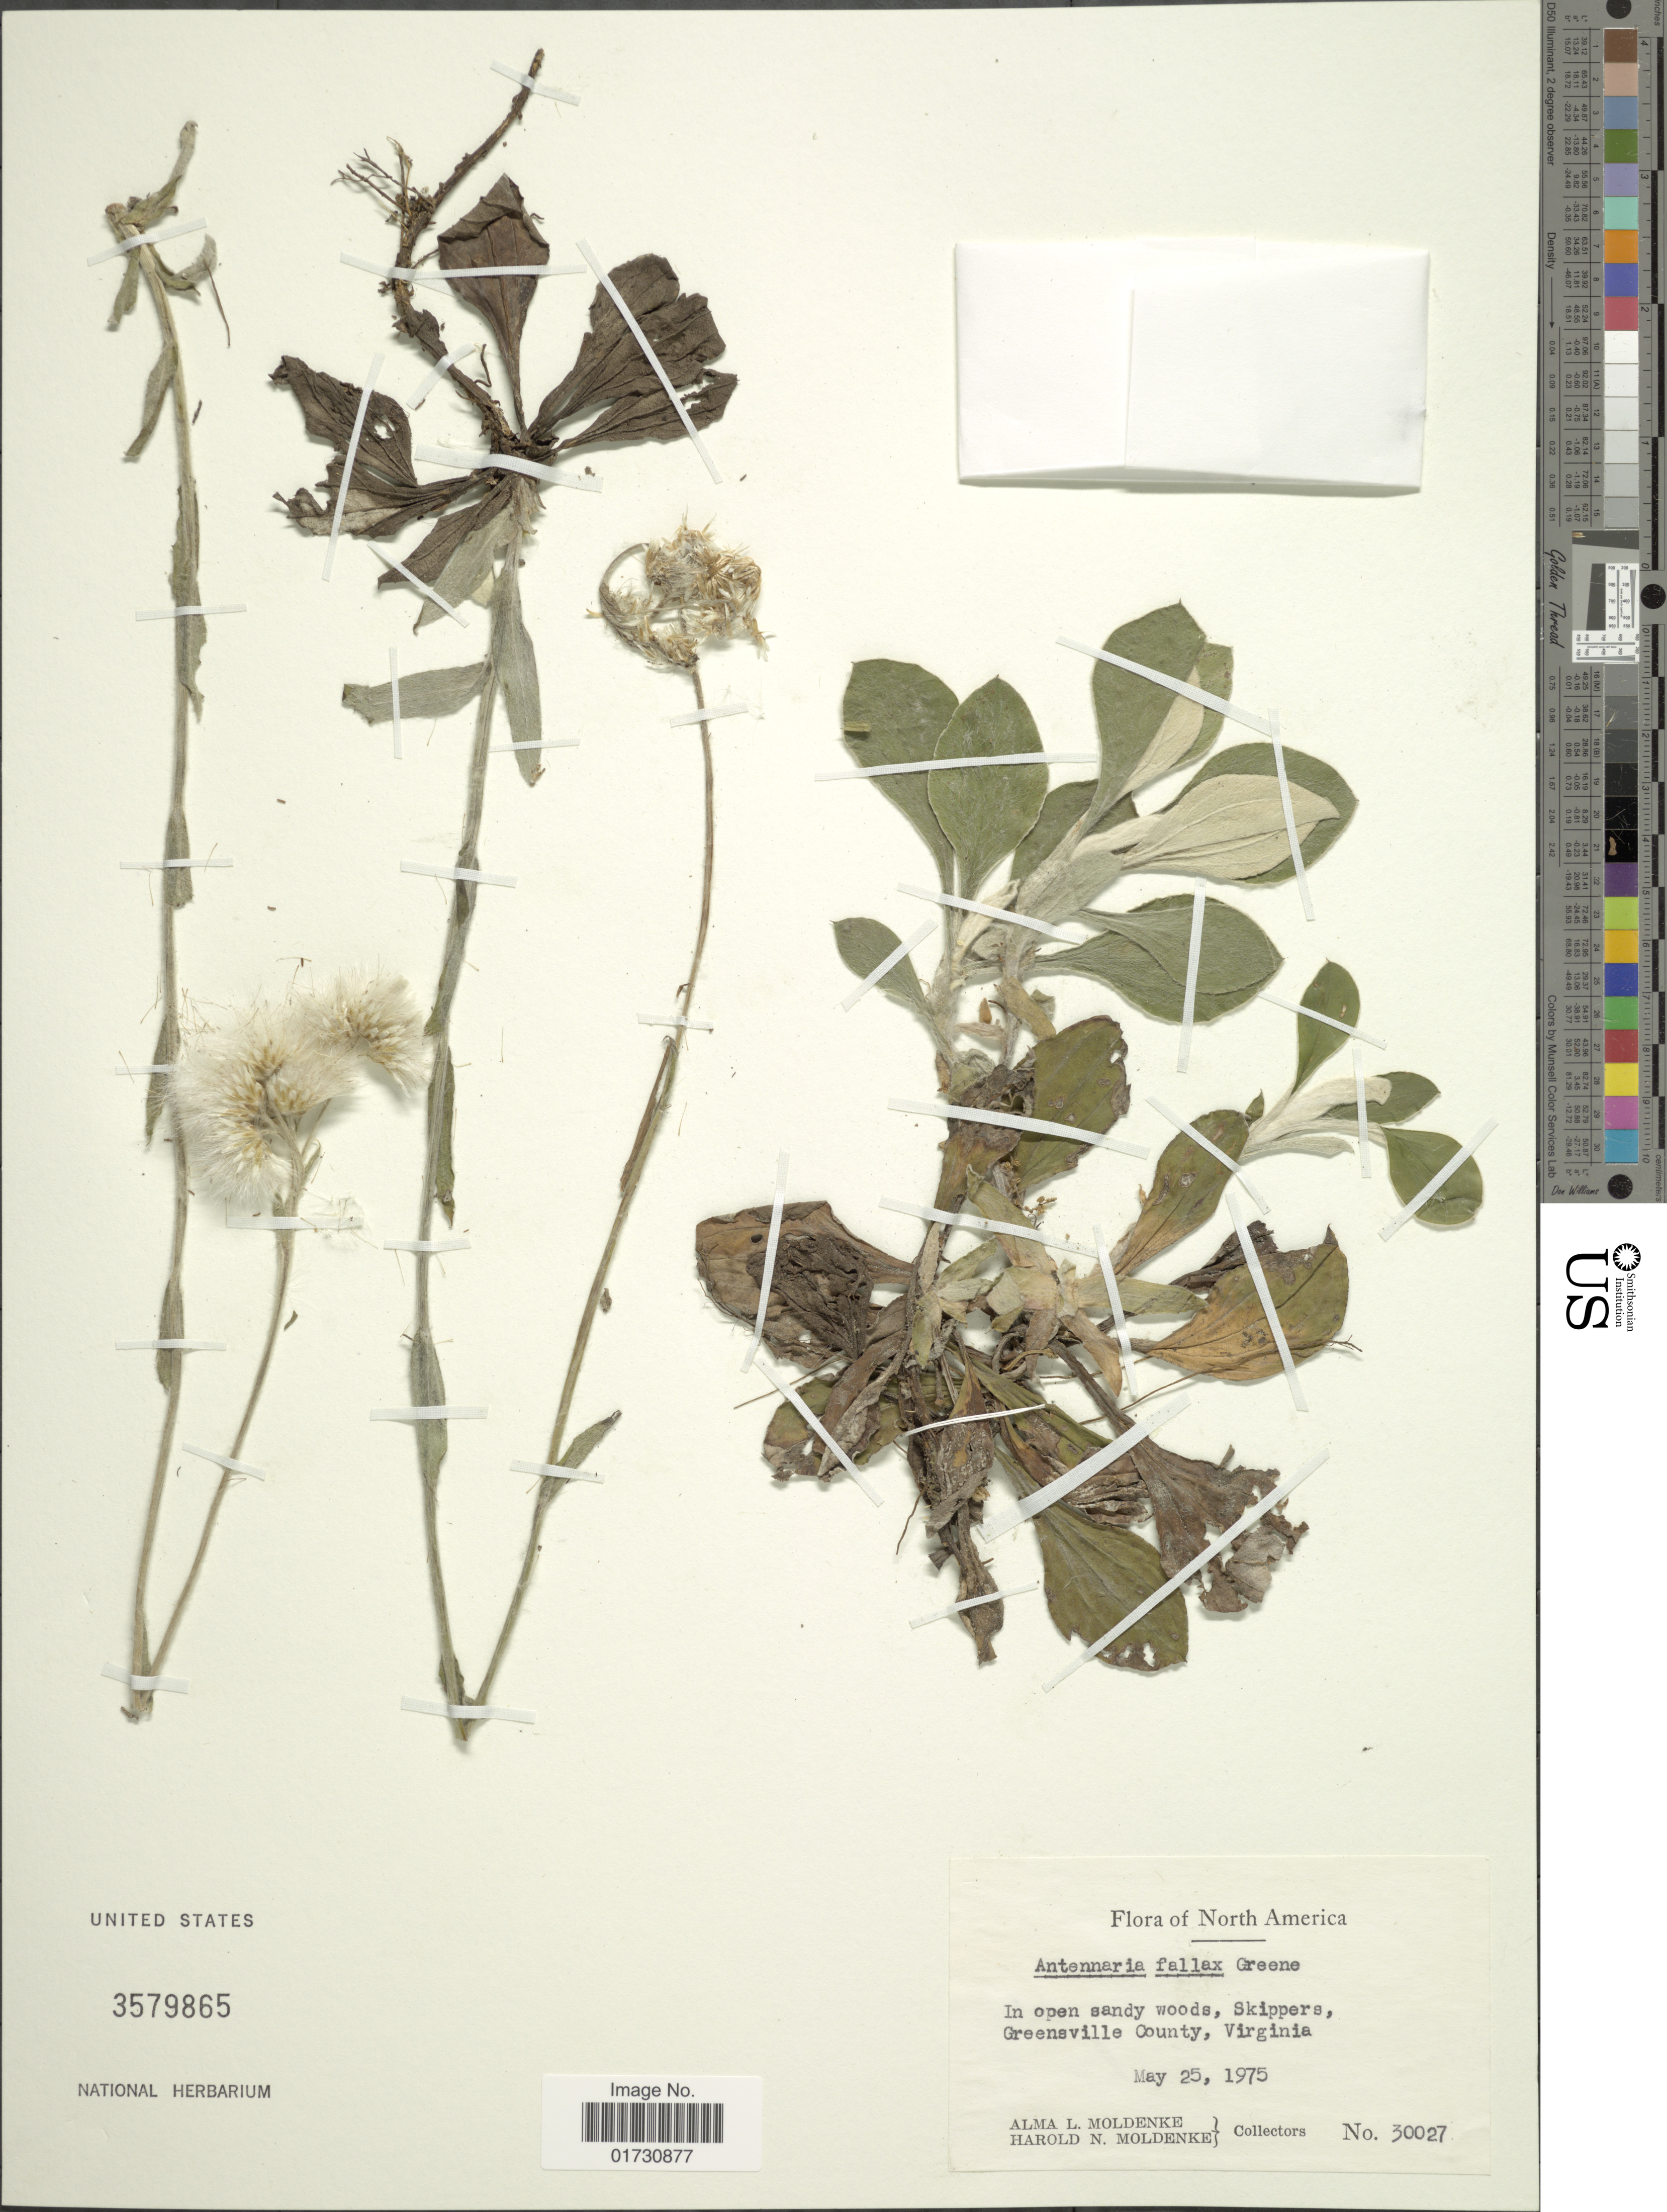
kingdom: Plantae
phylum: Tracheophyta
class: Magnoliopsida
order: Asterales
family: Asteraceae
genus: Antennaria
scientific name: Antennaria fallax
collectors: A. L. Moldenke & H. N. Moldenke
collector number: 30027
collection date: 1975-05-25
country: United States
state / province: Virginia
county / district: Greensville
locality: In open sandy woods, Skippers,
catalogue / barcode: US 3579865